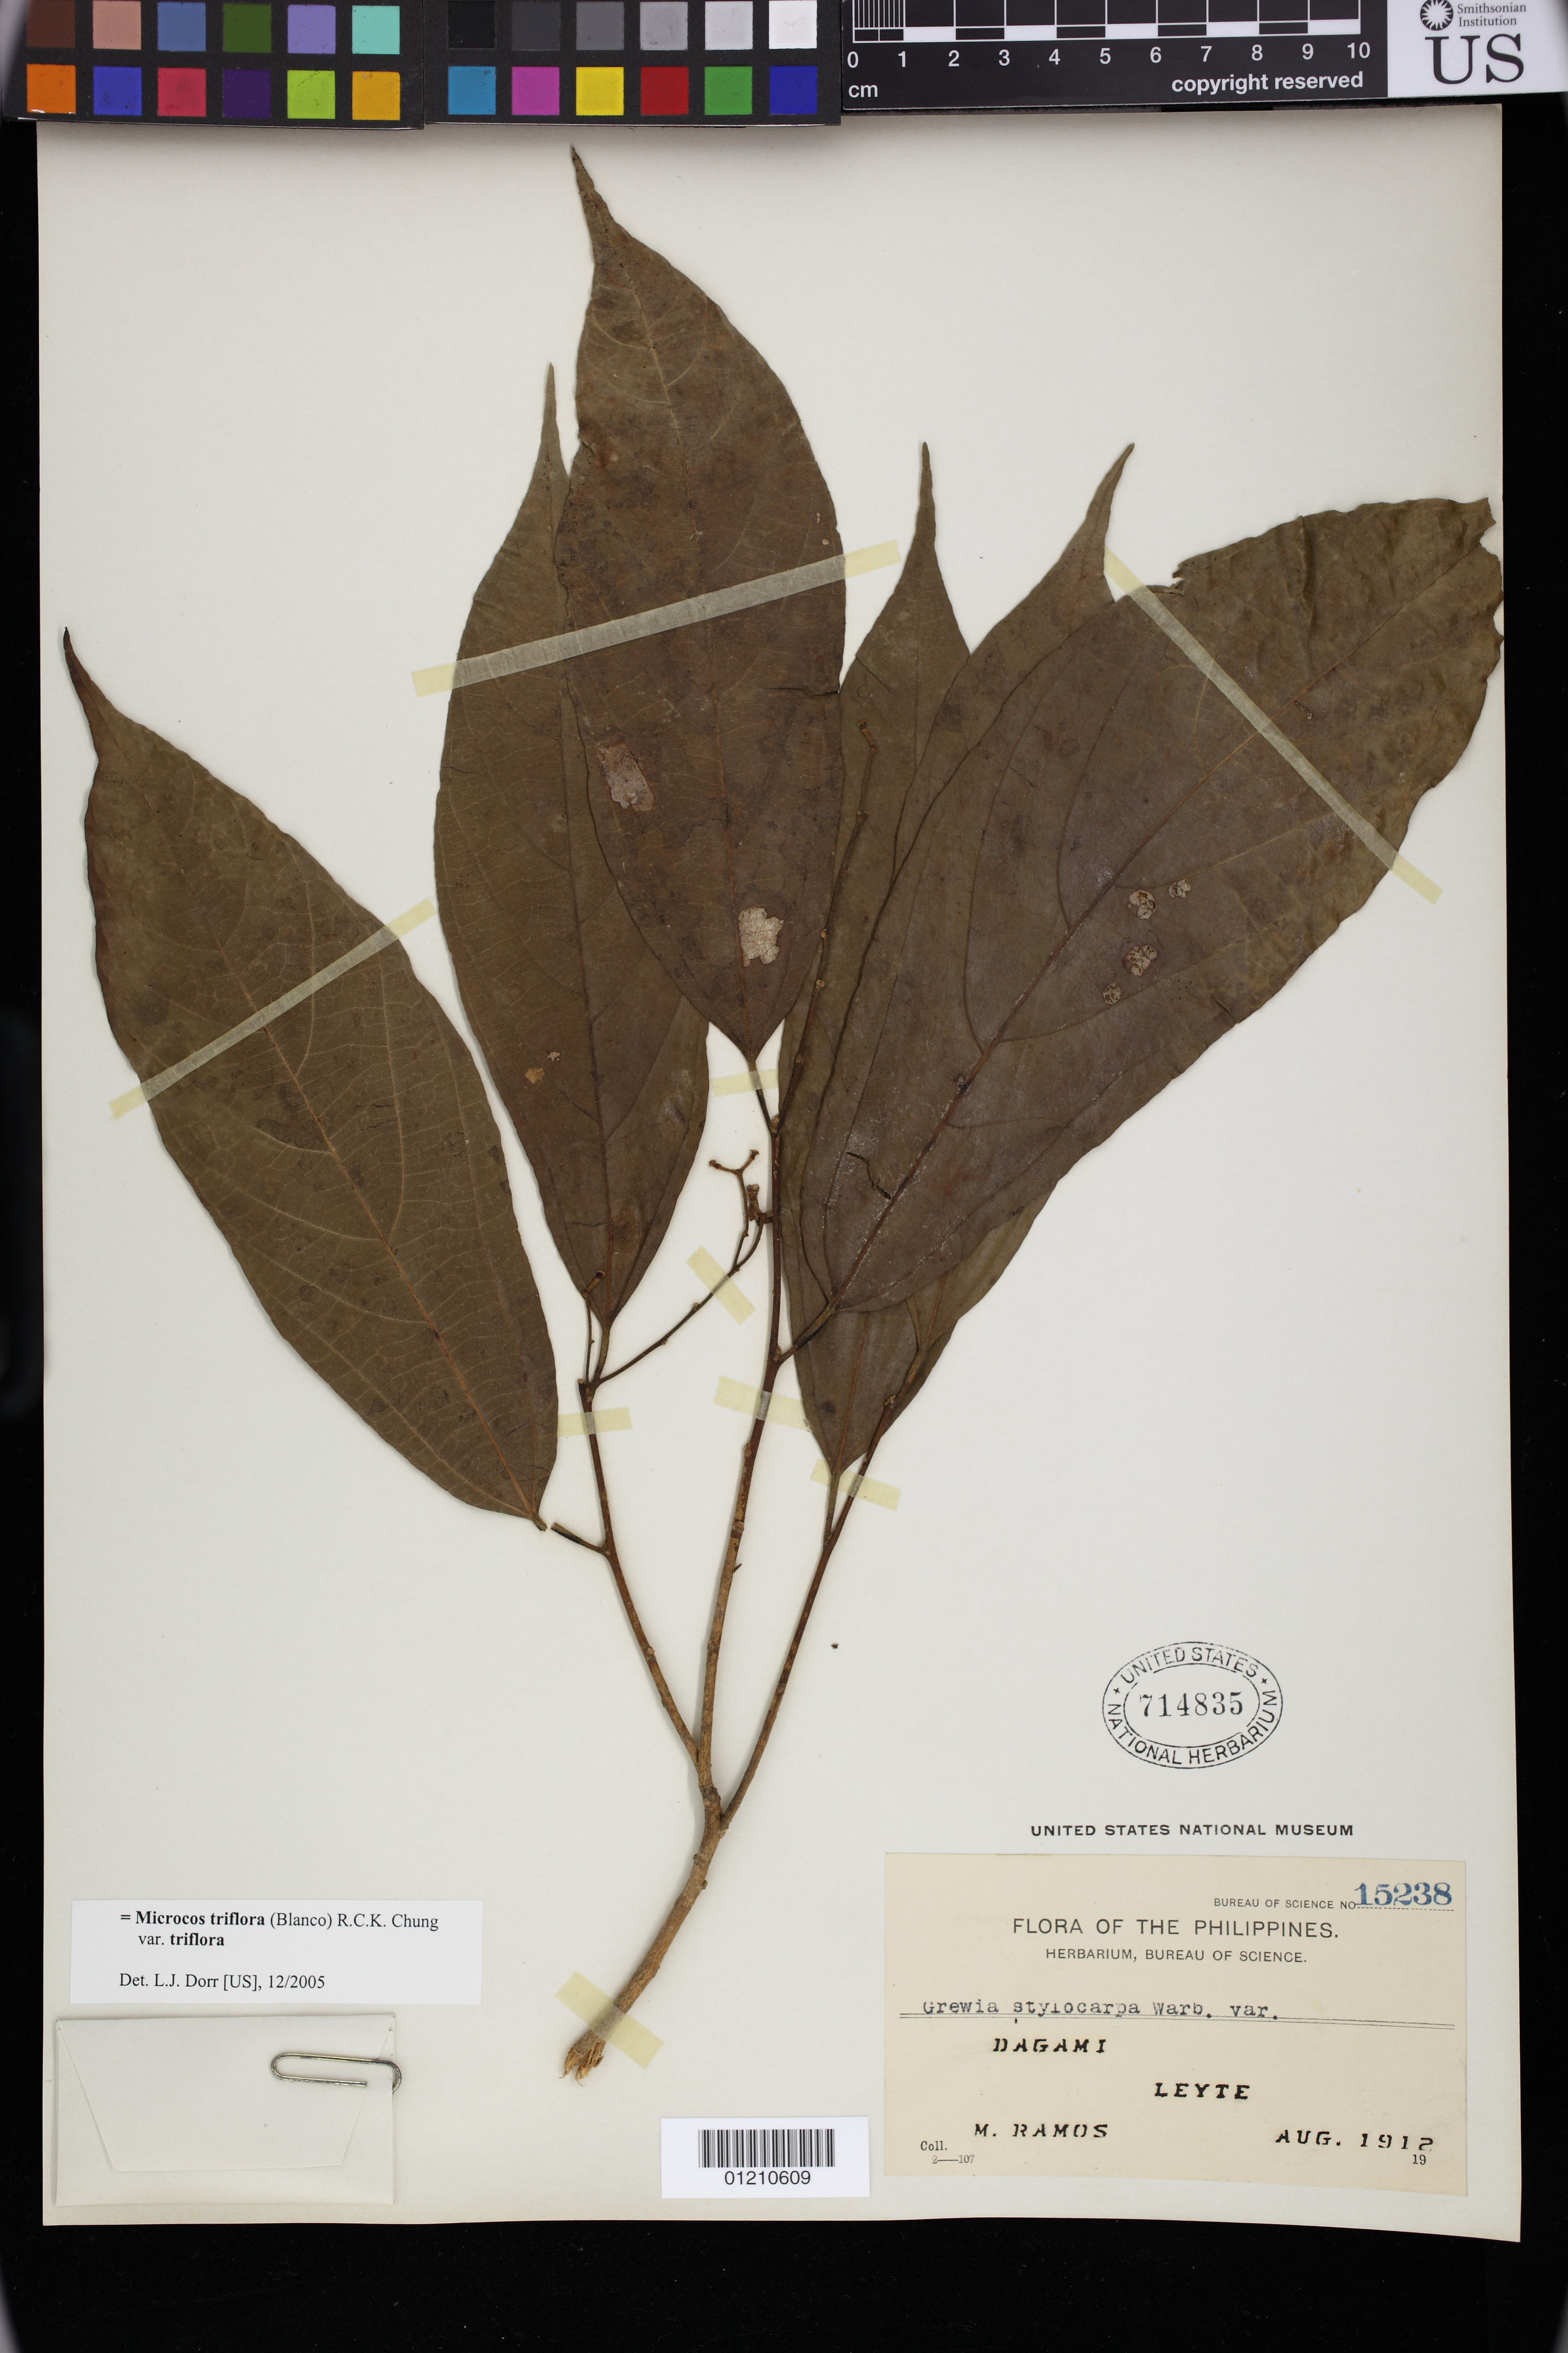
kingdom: Plantae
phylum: Tracheophyta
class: Magnoliopsida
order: Malvales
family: Malvaceae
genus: Microcos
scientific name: Microcos triflora var. triflora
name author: (Blanco) R.C.K. Chung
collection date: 1912-08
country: Philippines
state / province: Eastern Visayas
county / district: Leyte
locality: Dagami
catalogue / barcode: US 714835